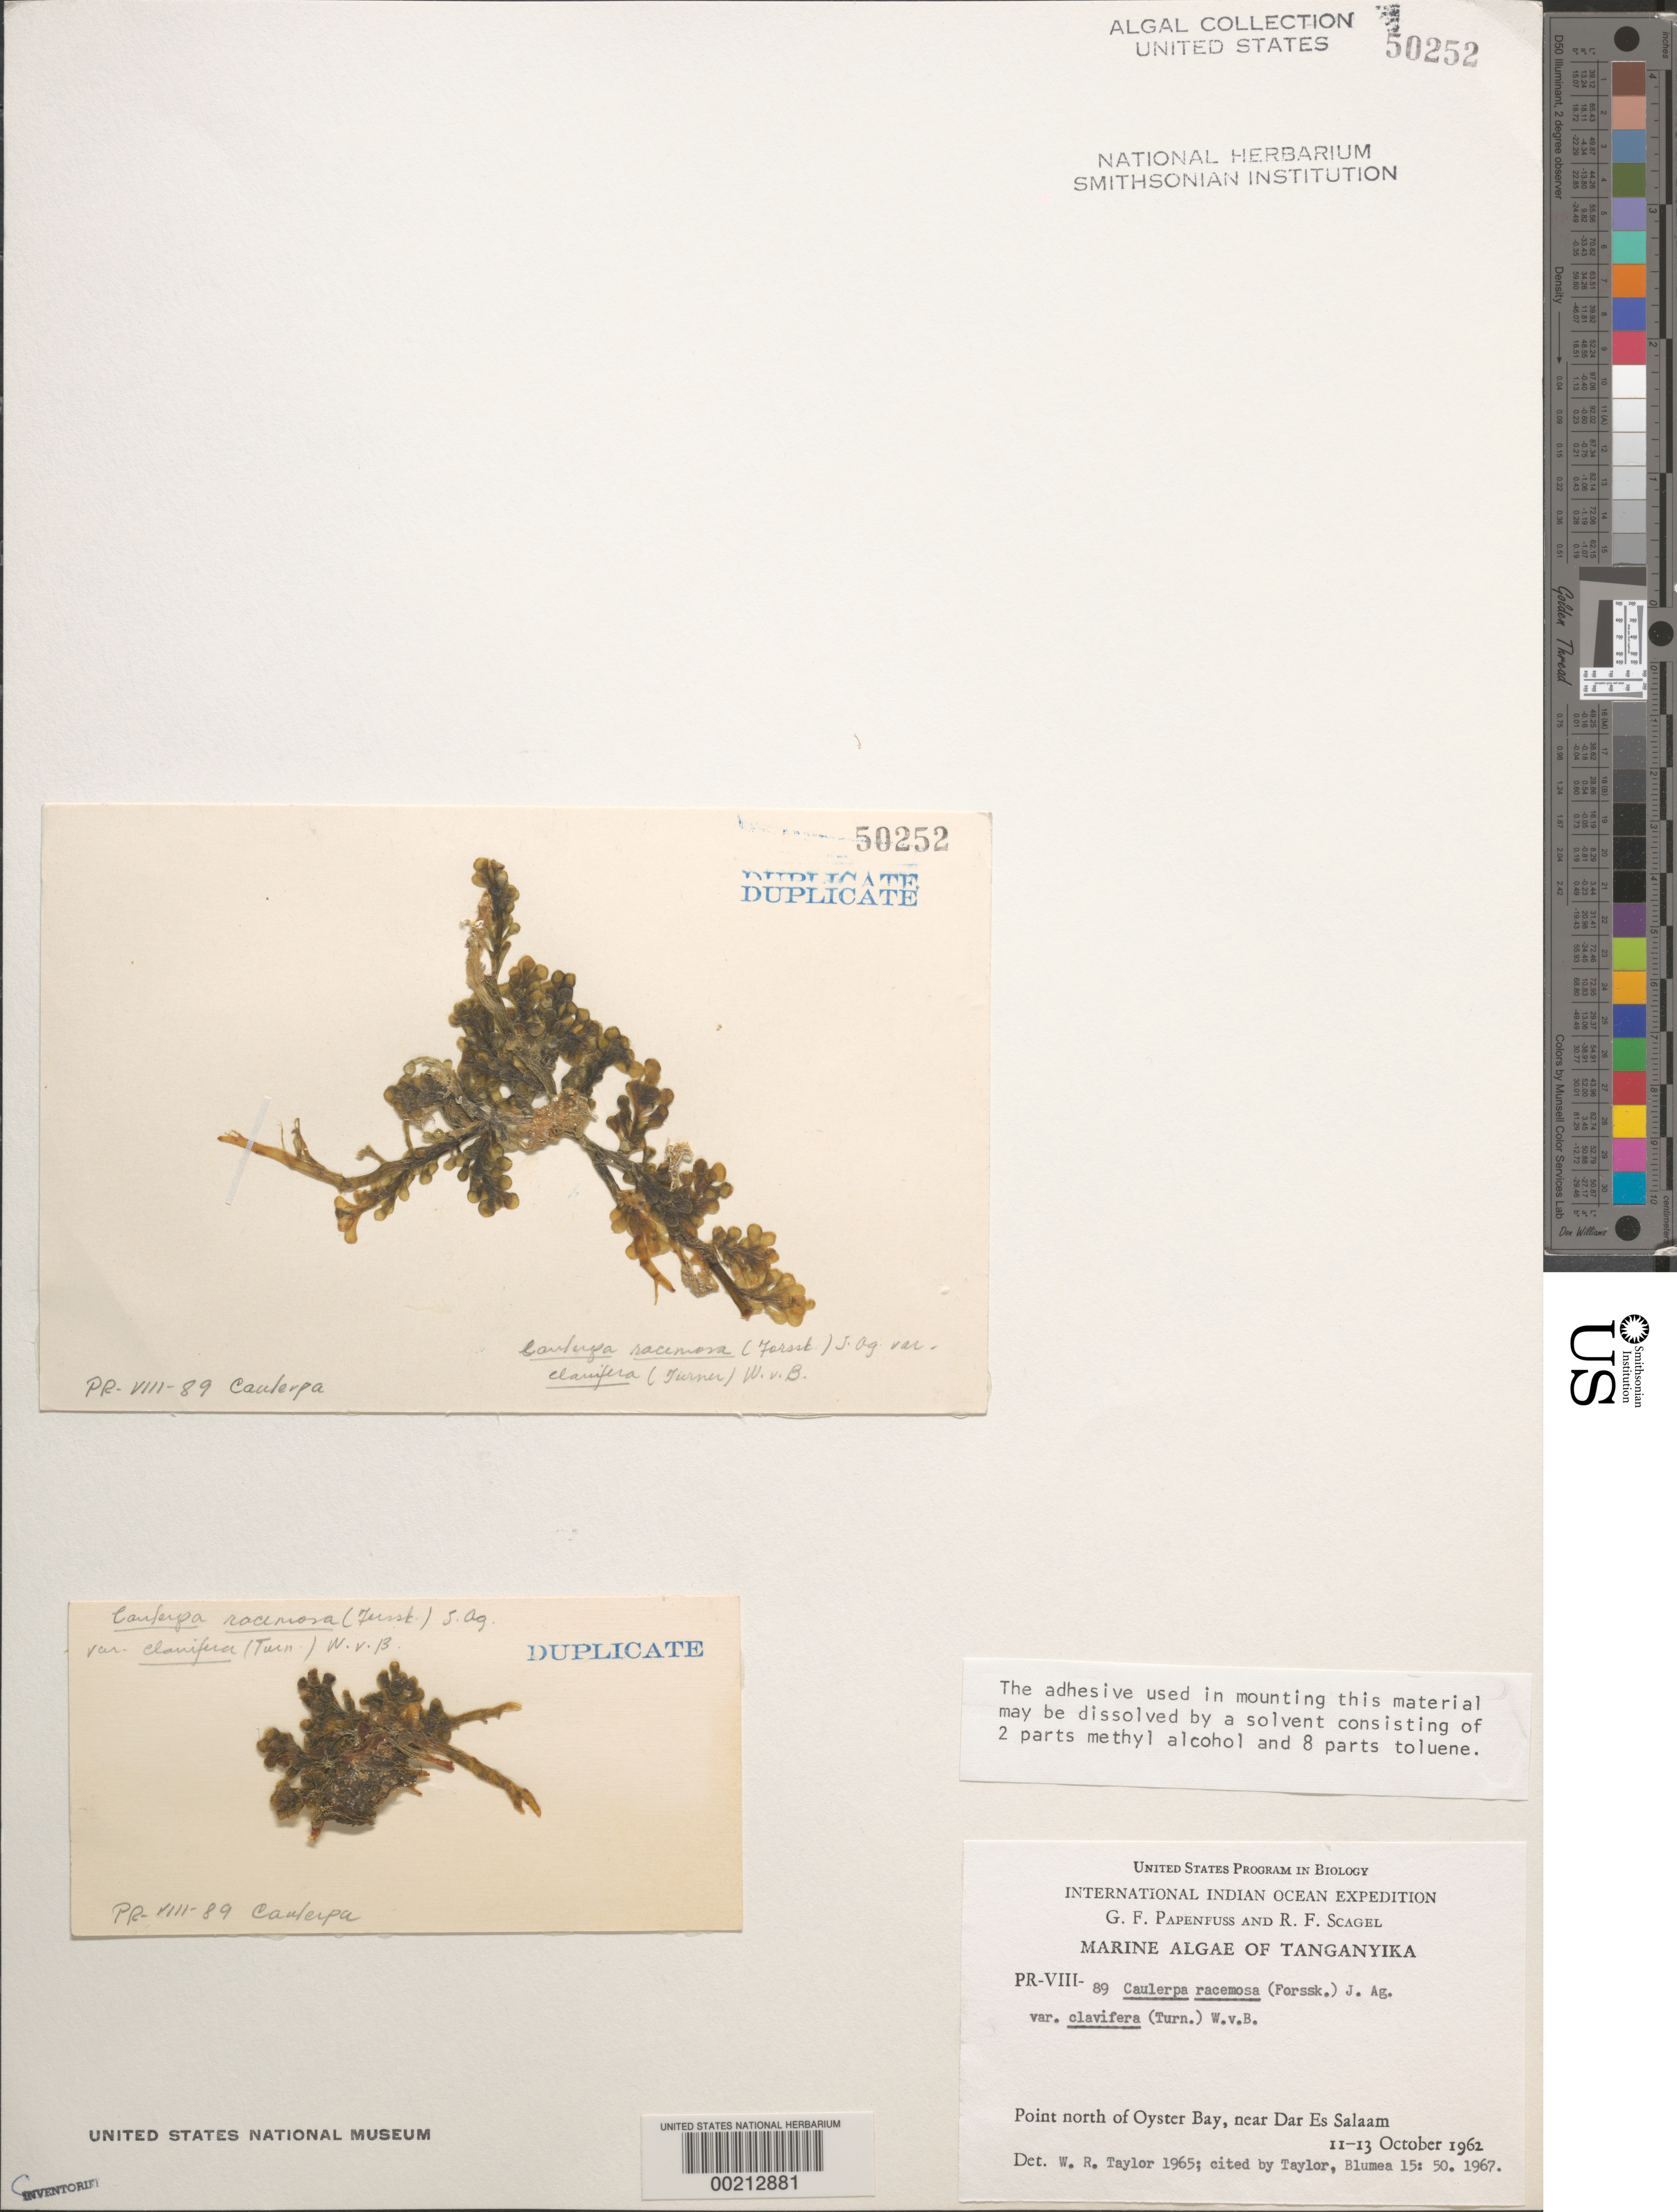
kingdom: Plantae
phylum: Chlorophyta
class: Ulvophyceae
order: Bryopsidales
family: Caulerpaceae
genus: Caulerpa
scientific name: Caulerpa racemosa var. clavifera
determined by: Taylor, William R.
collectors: G. Papenfuss & R. F. Scagel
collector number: PR-VIII-89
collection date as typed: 11 Oct 1962 to 13 Oct 1962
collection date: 1962-10-11/1962-10-13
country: Tanzania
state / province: Dar es Salaam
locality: Point north of Oyster Bay, near Dar Es Salaam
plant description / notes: International Indian Ocean Expedition, 1962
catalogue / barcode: US 50252